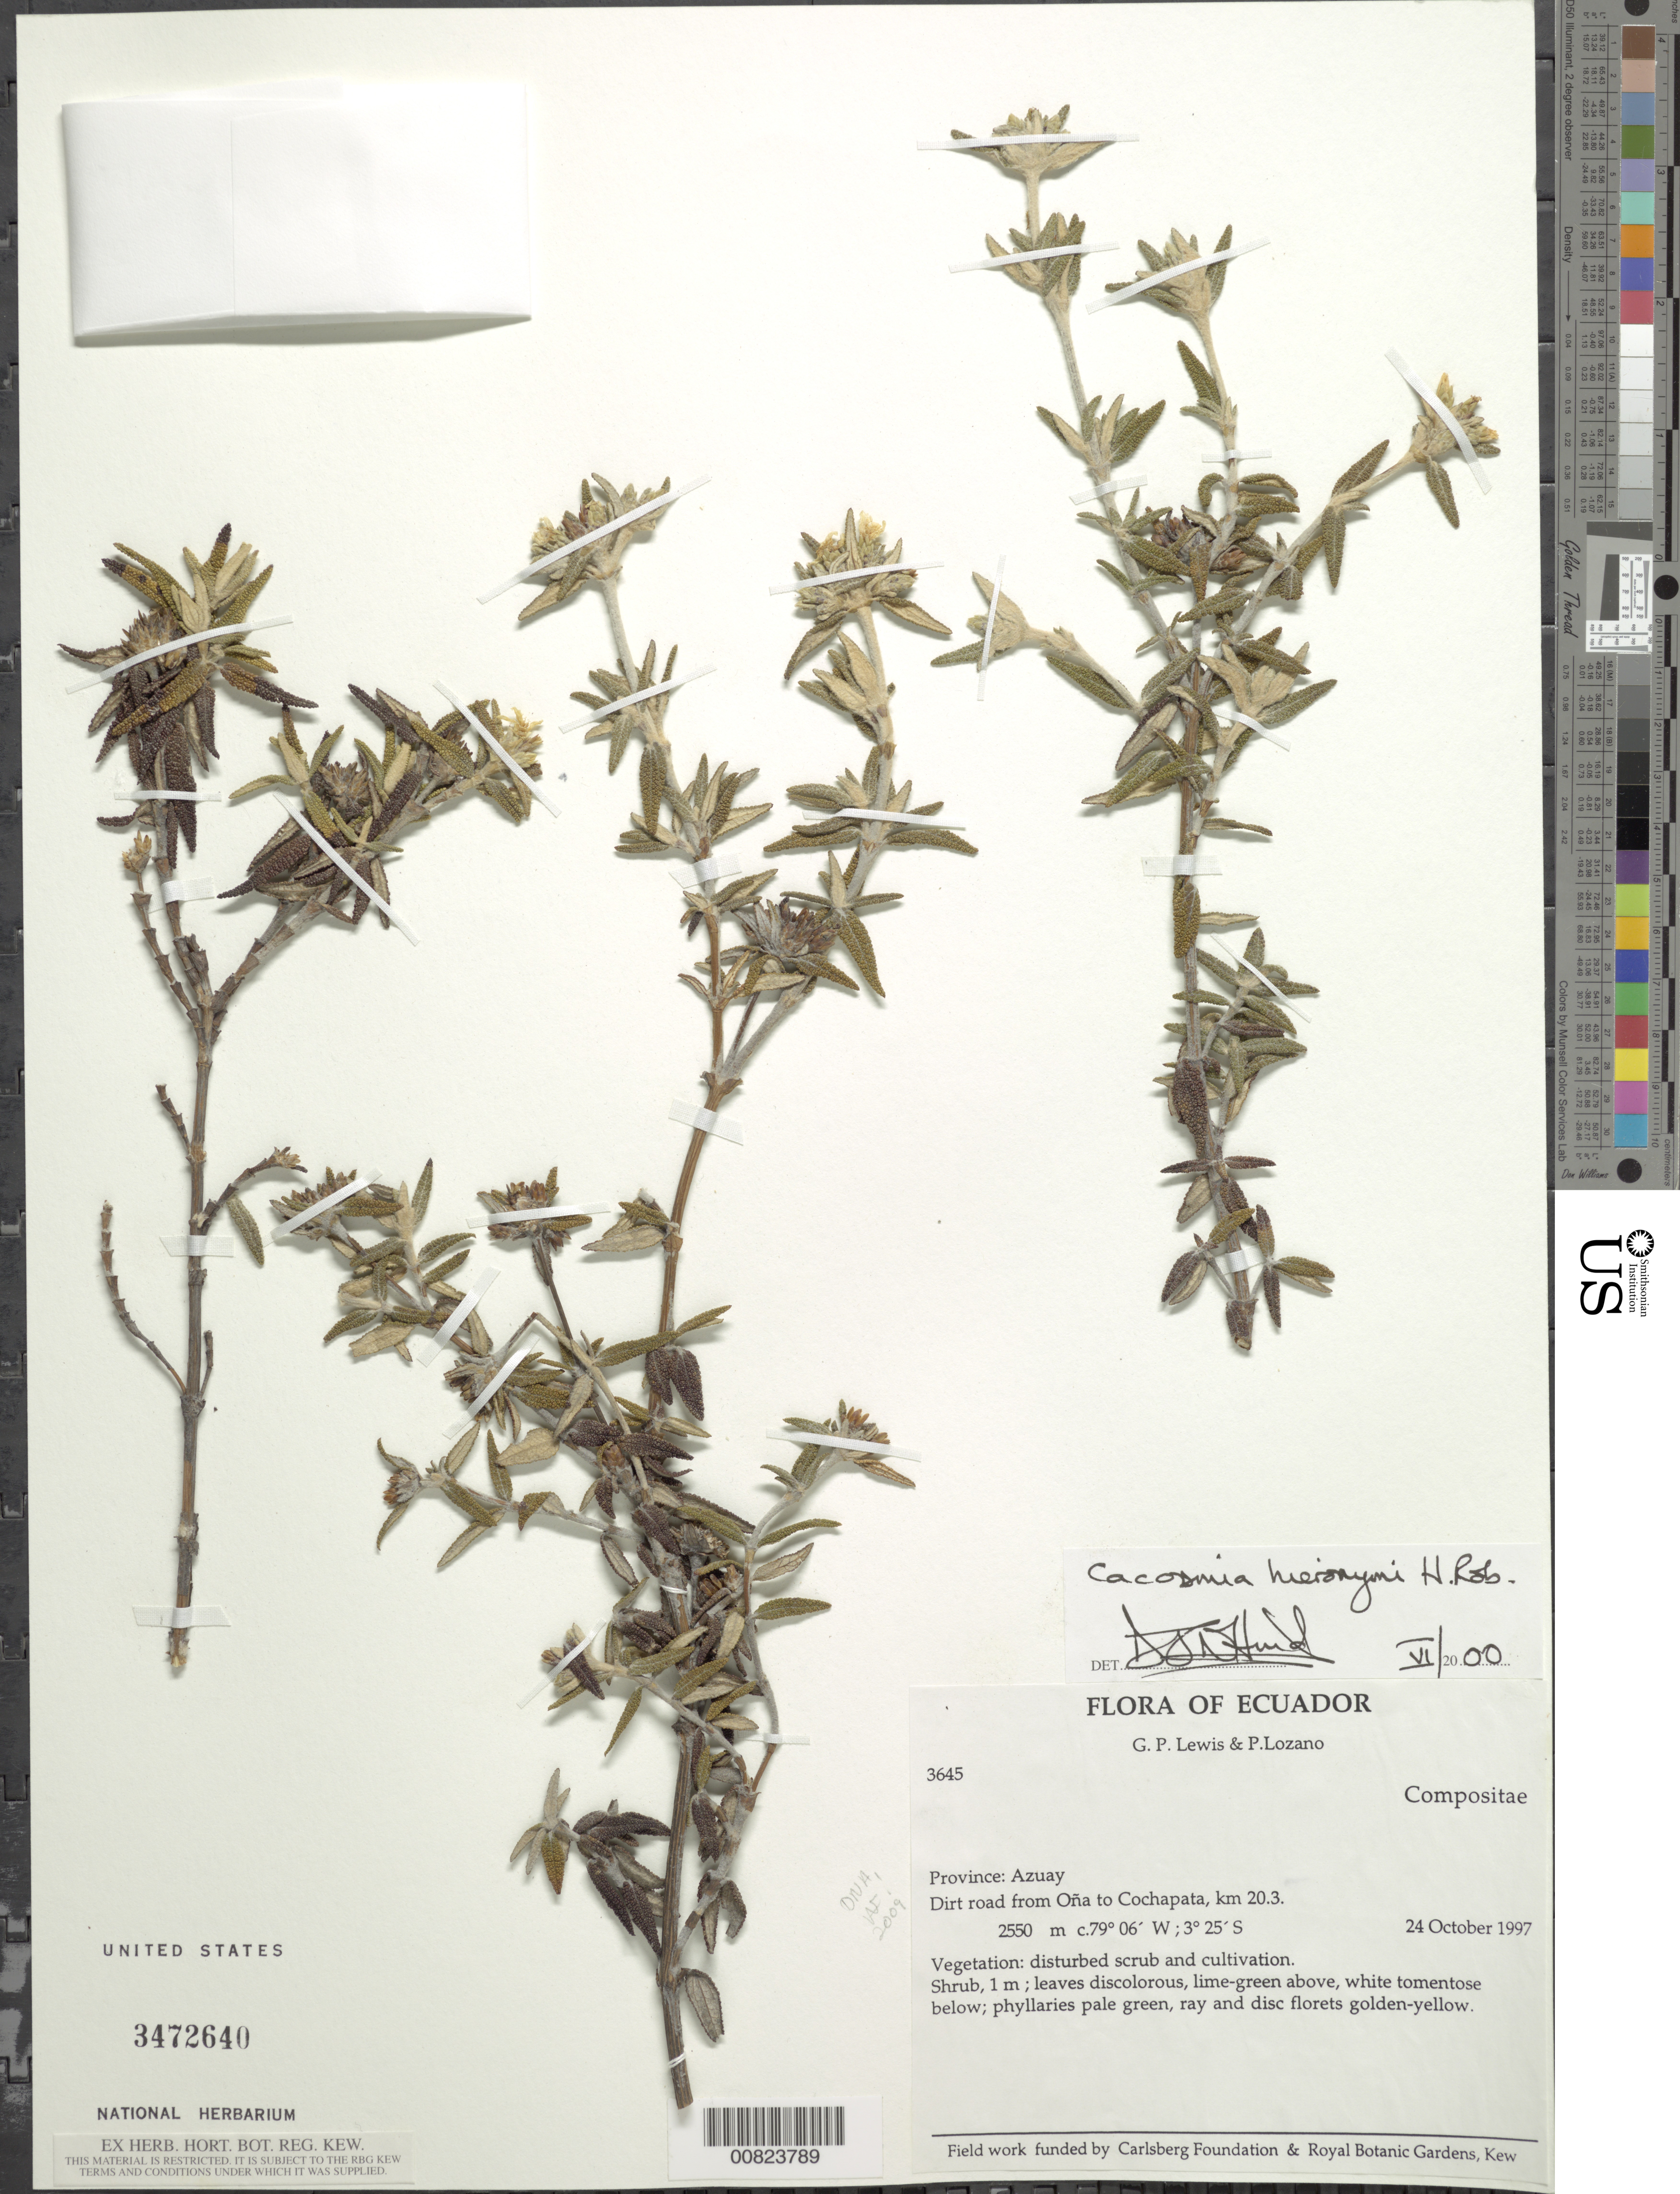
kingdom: Plantae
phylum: Tracheophyta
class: Magnoliopsida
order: Asterales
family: Asteraceae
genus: Cacosmia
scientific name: Cacosmia hieronymi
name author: H. Rob.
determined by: Hind, N.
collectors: G. P. Lewis & P. Lozano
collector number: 3645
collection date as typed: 24 October 1997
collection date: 1997-10-24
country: Ecuador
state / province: Azuay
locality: Oña to Cochapata road, km 20.3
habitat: Disturbed scrub and cultivation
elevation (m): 2550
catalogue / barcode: US 3472640